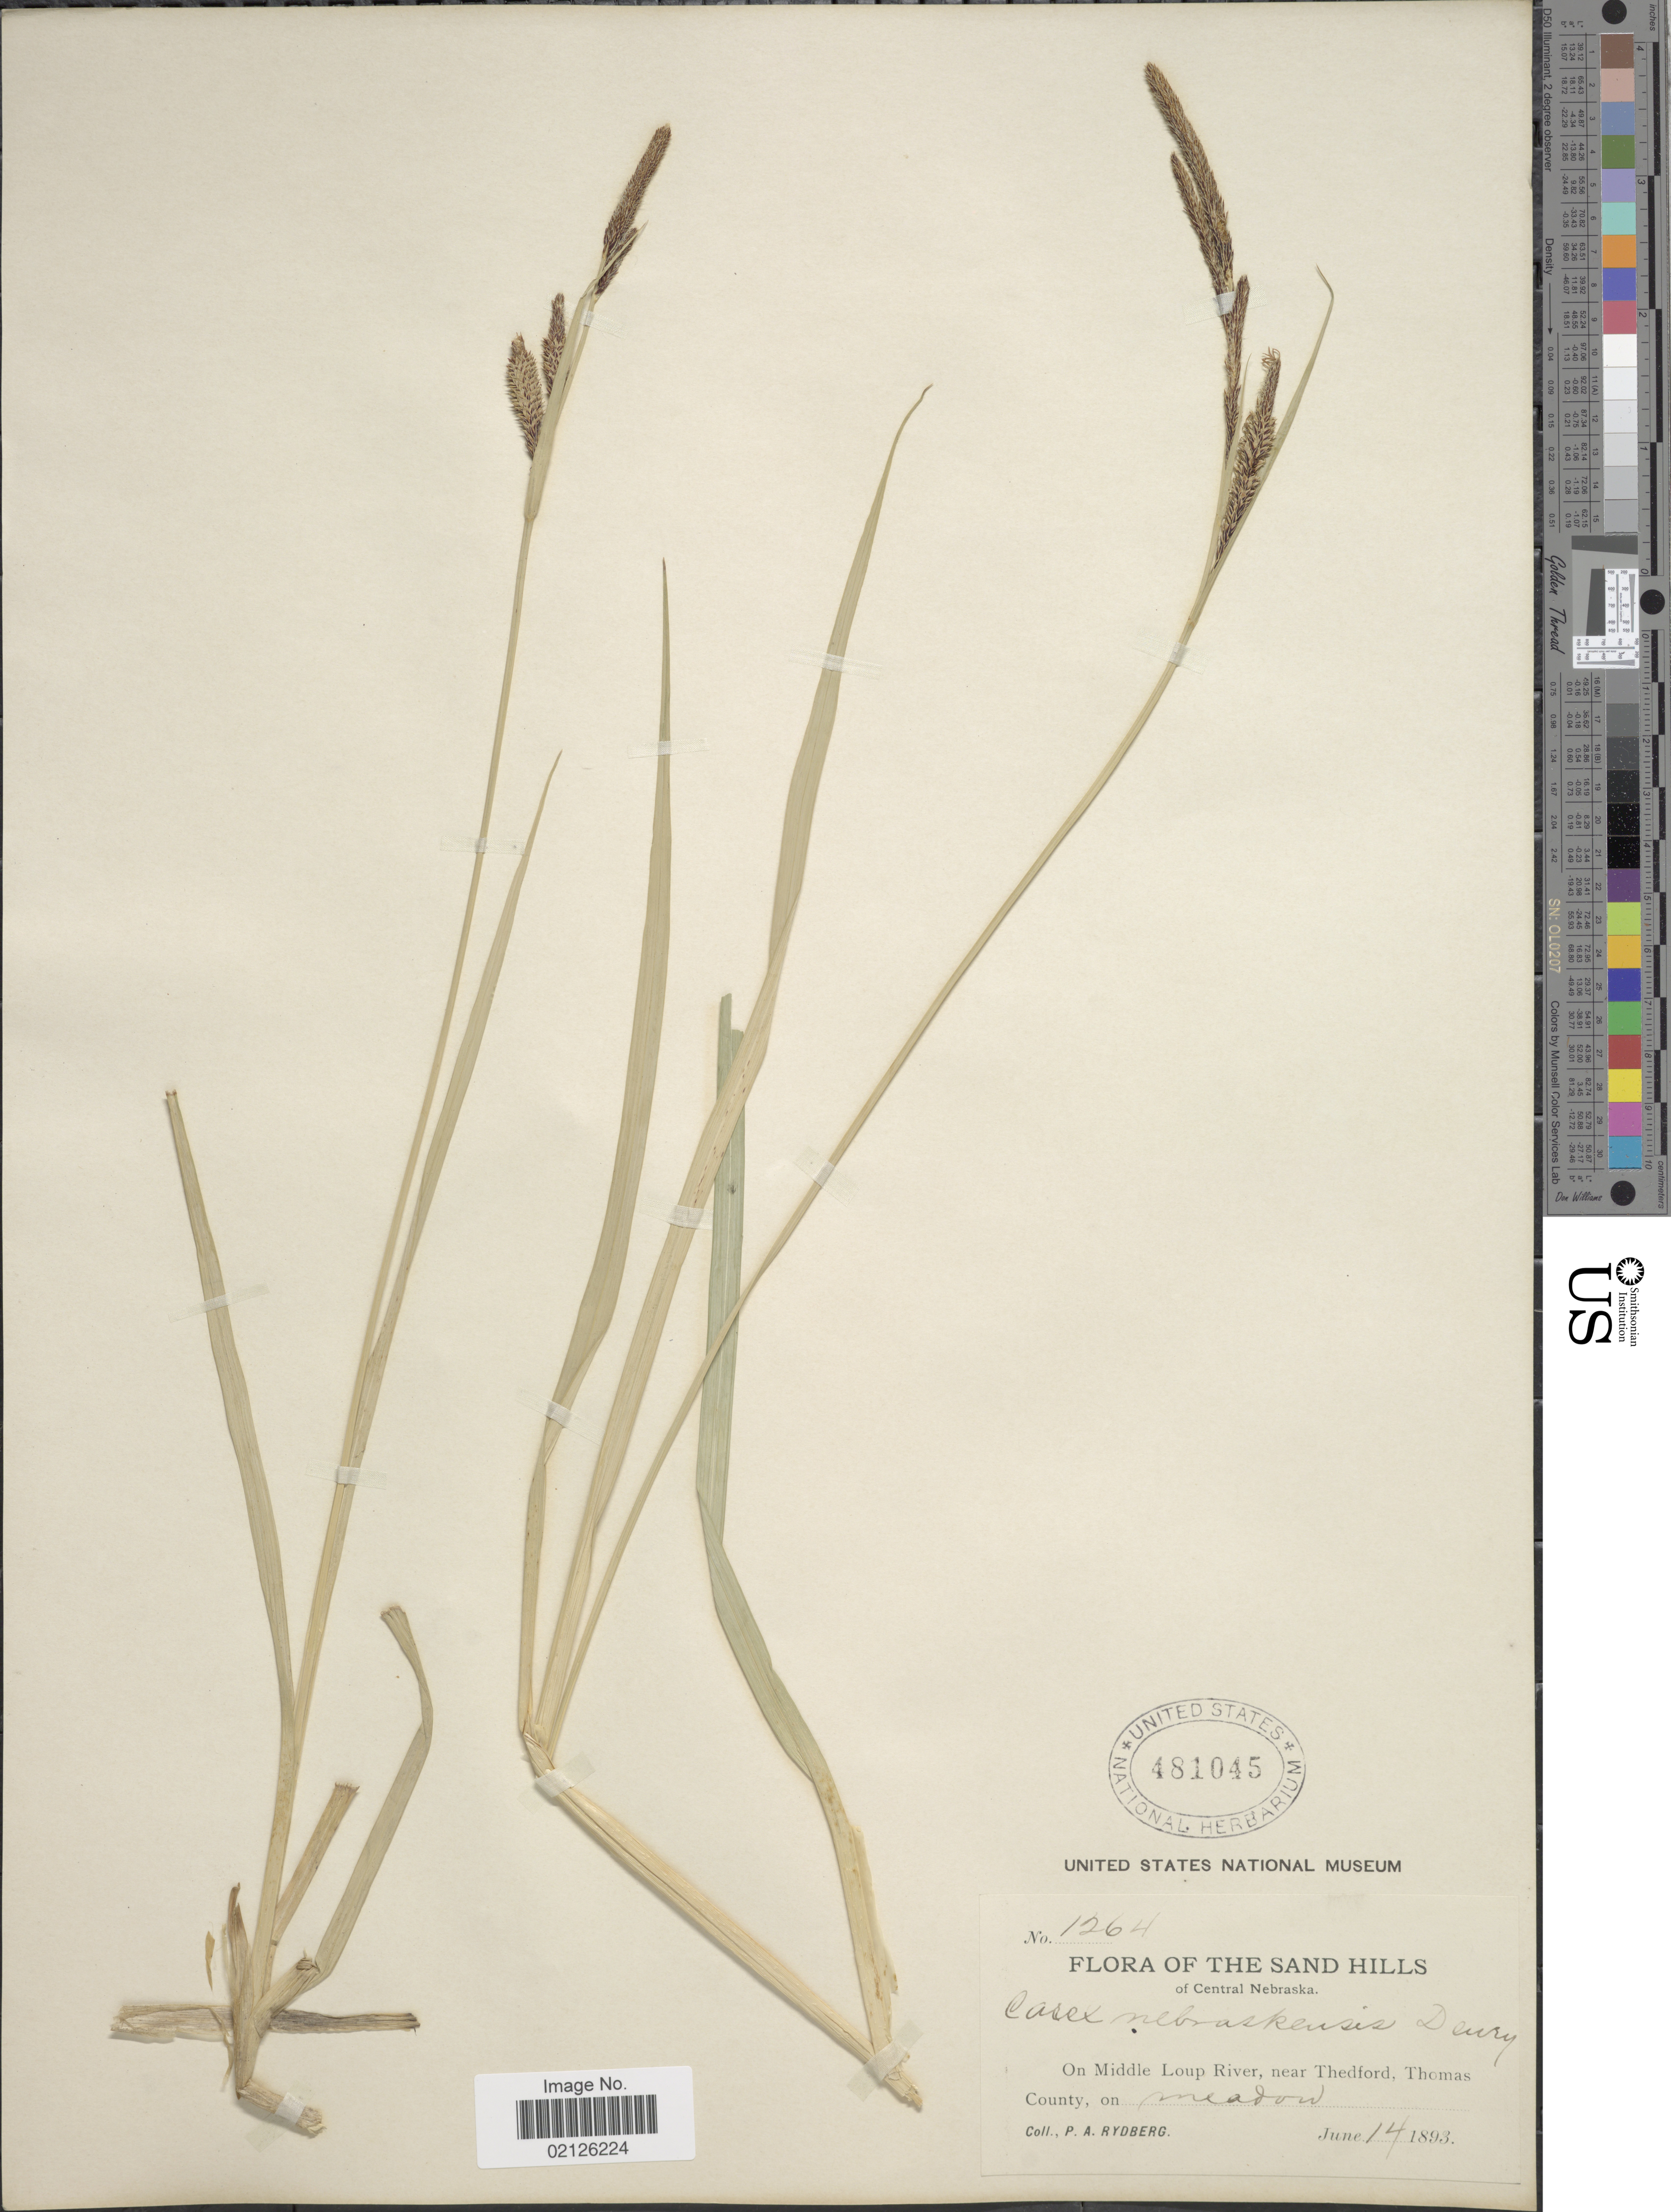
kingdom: Plantae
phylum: Tracheophyta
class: Liliopsida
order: Poales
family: Cyperaceae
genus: Carex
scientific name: Carex nebrascensis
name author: Dewey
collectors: P. A. Rydberg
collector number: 1264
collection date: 1893-06-14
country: United States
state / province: Nebraska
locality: The Sand Hills of Central Nebraska, On Middle Loup River, near Thedford, Thomas County, on meadow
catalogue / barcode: US 481045